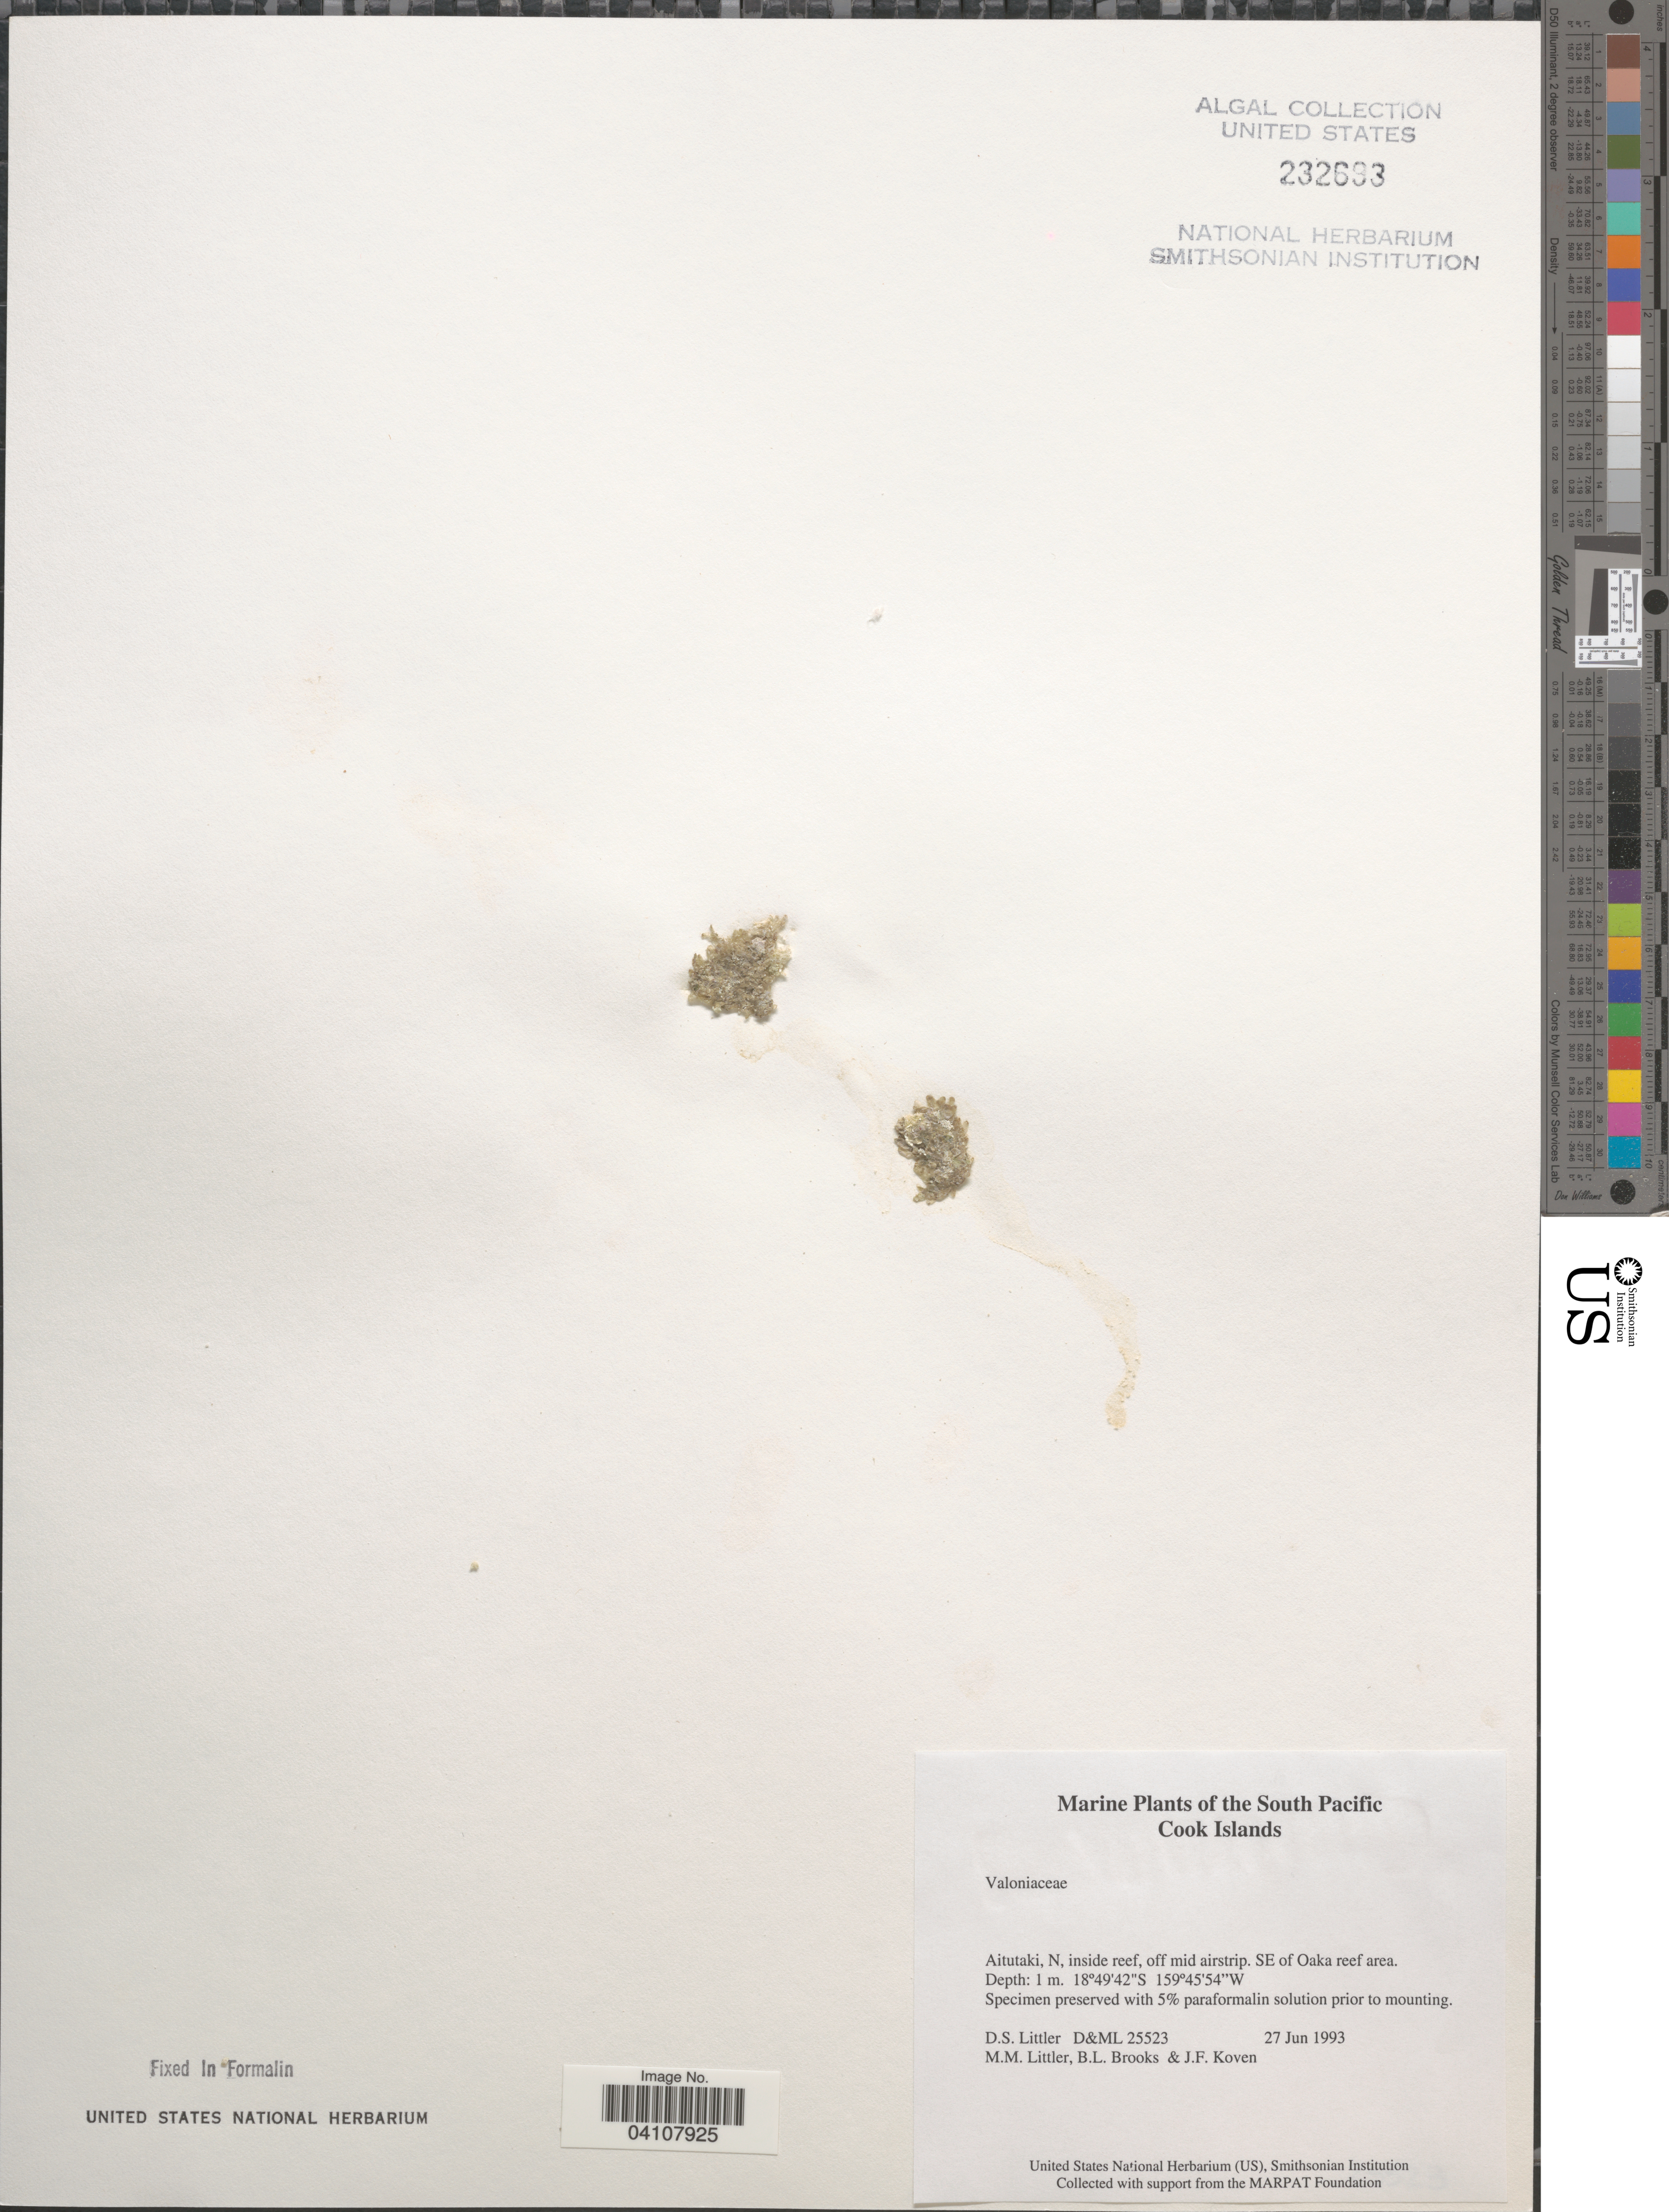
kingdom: Plantae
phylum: Chlorophyta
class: Ulvophyceae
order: Siphonocladales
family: Valoniaceae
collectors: D. S. Littler, B. Brooks & J. Koven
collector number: D&ML25523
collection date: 1993-06-27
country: Cook Islands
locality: The South Pacific. Aitutaki, N, inside reef, off mid airstrip, SE of Oaka reef area.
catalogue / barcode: US 232693